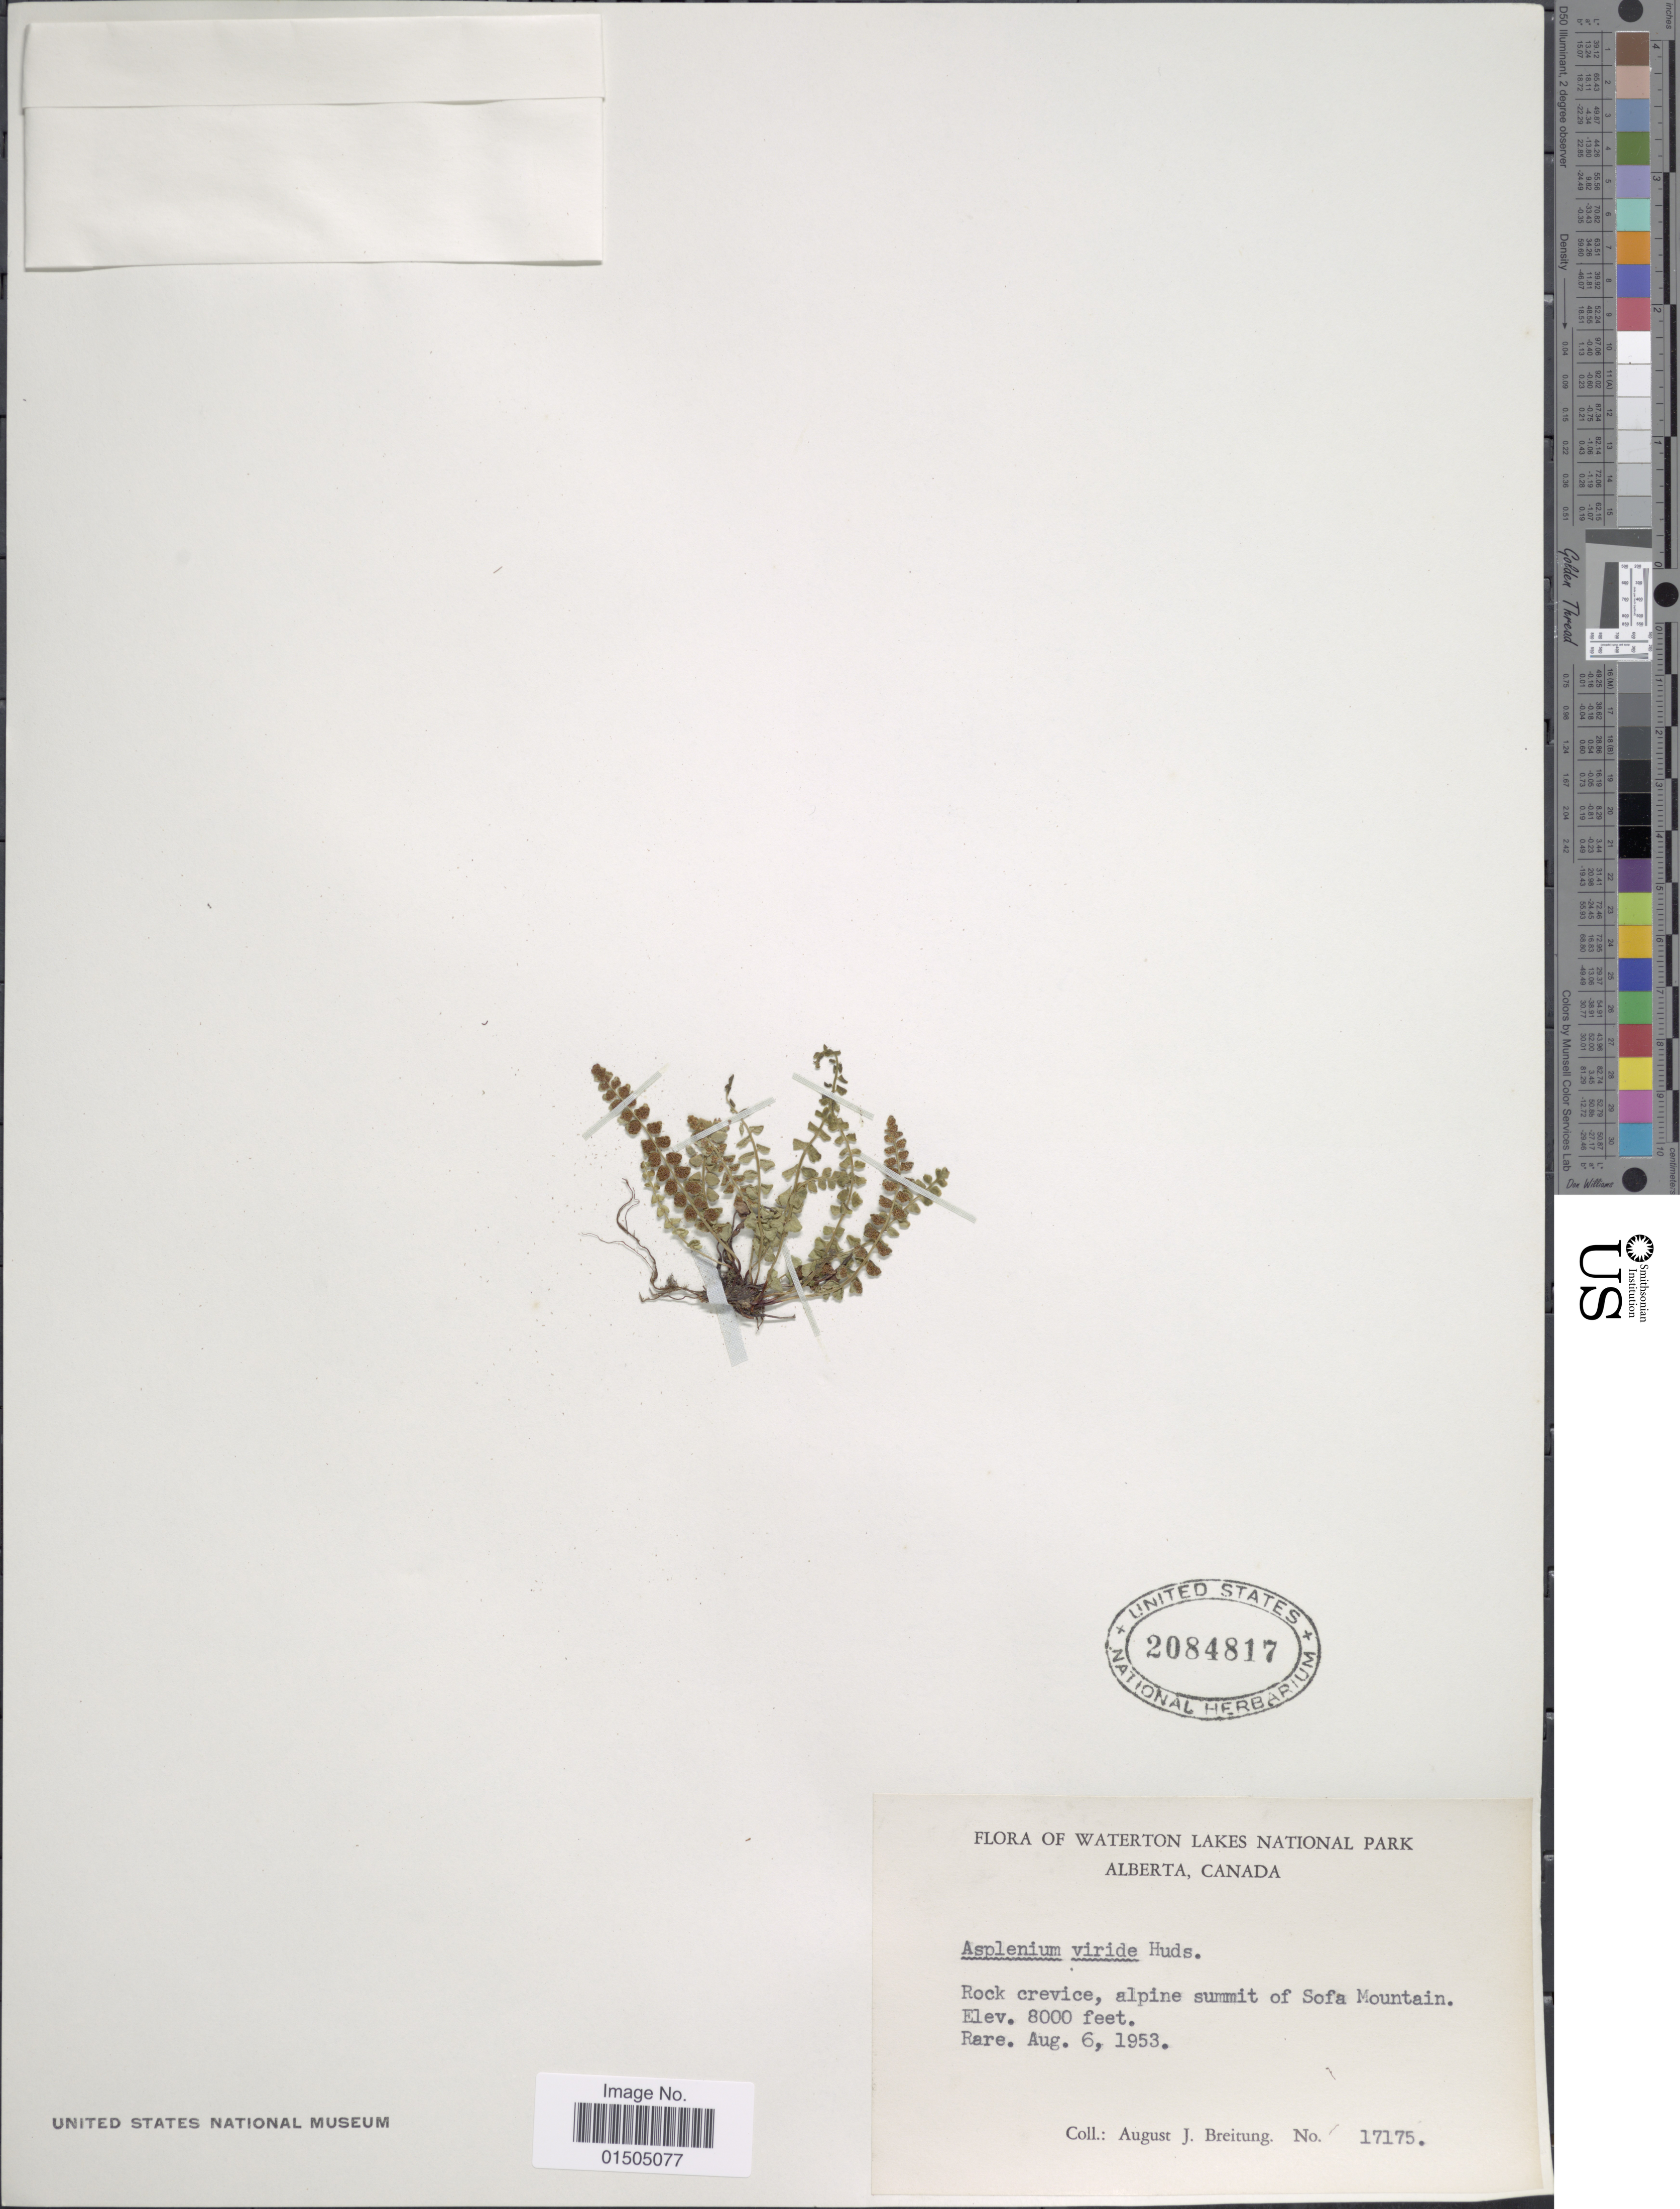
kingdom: Plantae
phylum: Tracheophyta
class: Polypodiopsida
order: Polypodiales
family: Aspleniaceae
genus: Asplenium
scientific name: Asplenium trichomanes-ramosum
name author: L.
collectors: A. Breitung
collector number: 17175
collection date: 1953-08-06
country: Canada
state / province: Alberta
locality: Waterton Lakes National Park. Rock crevice, alpine summit of Sofa Mountain.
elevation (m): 2438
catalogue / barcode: US 2084817